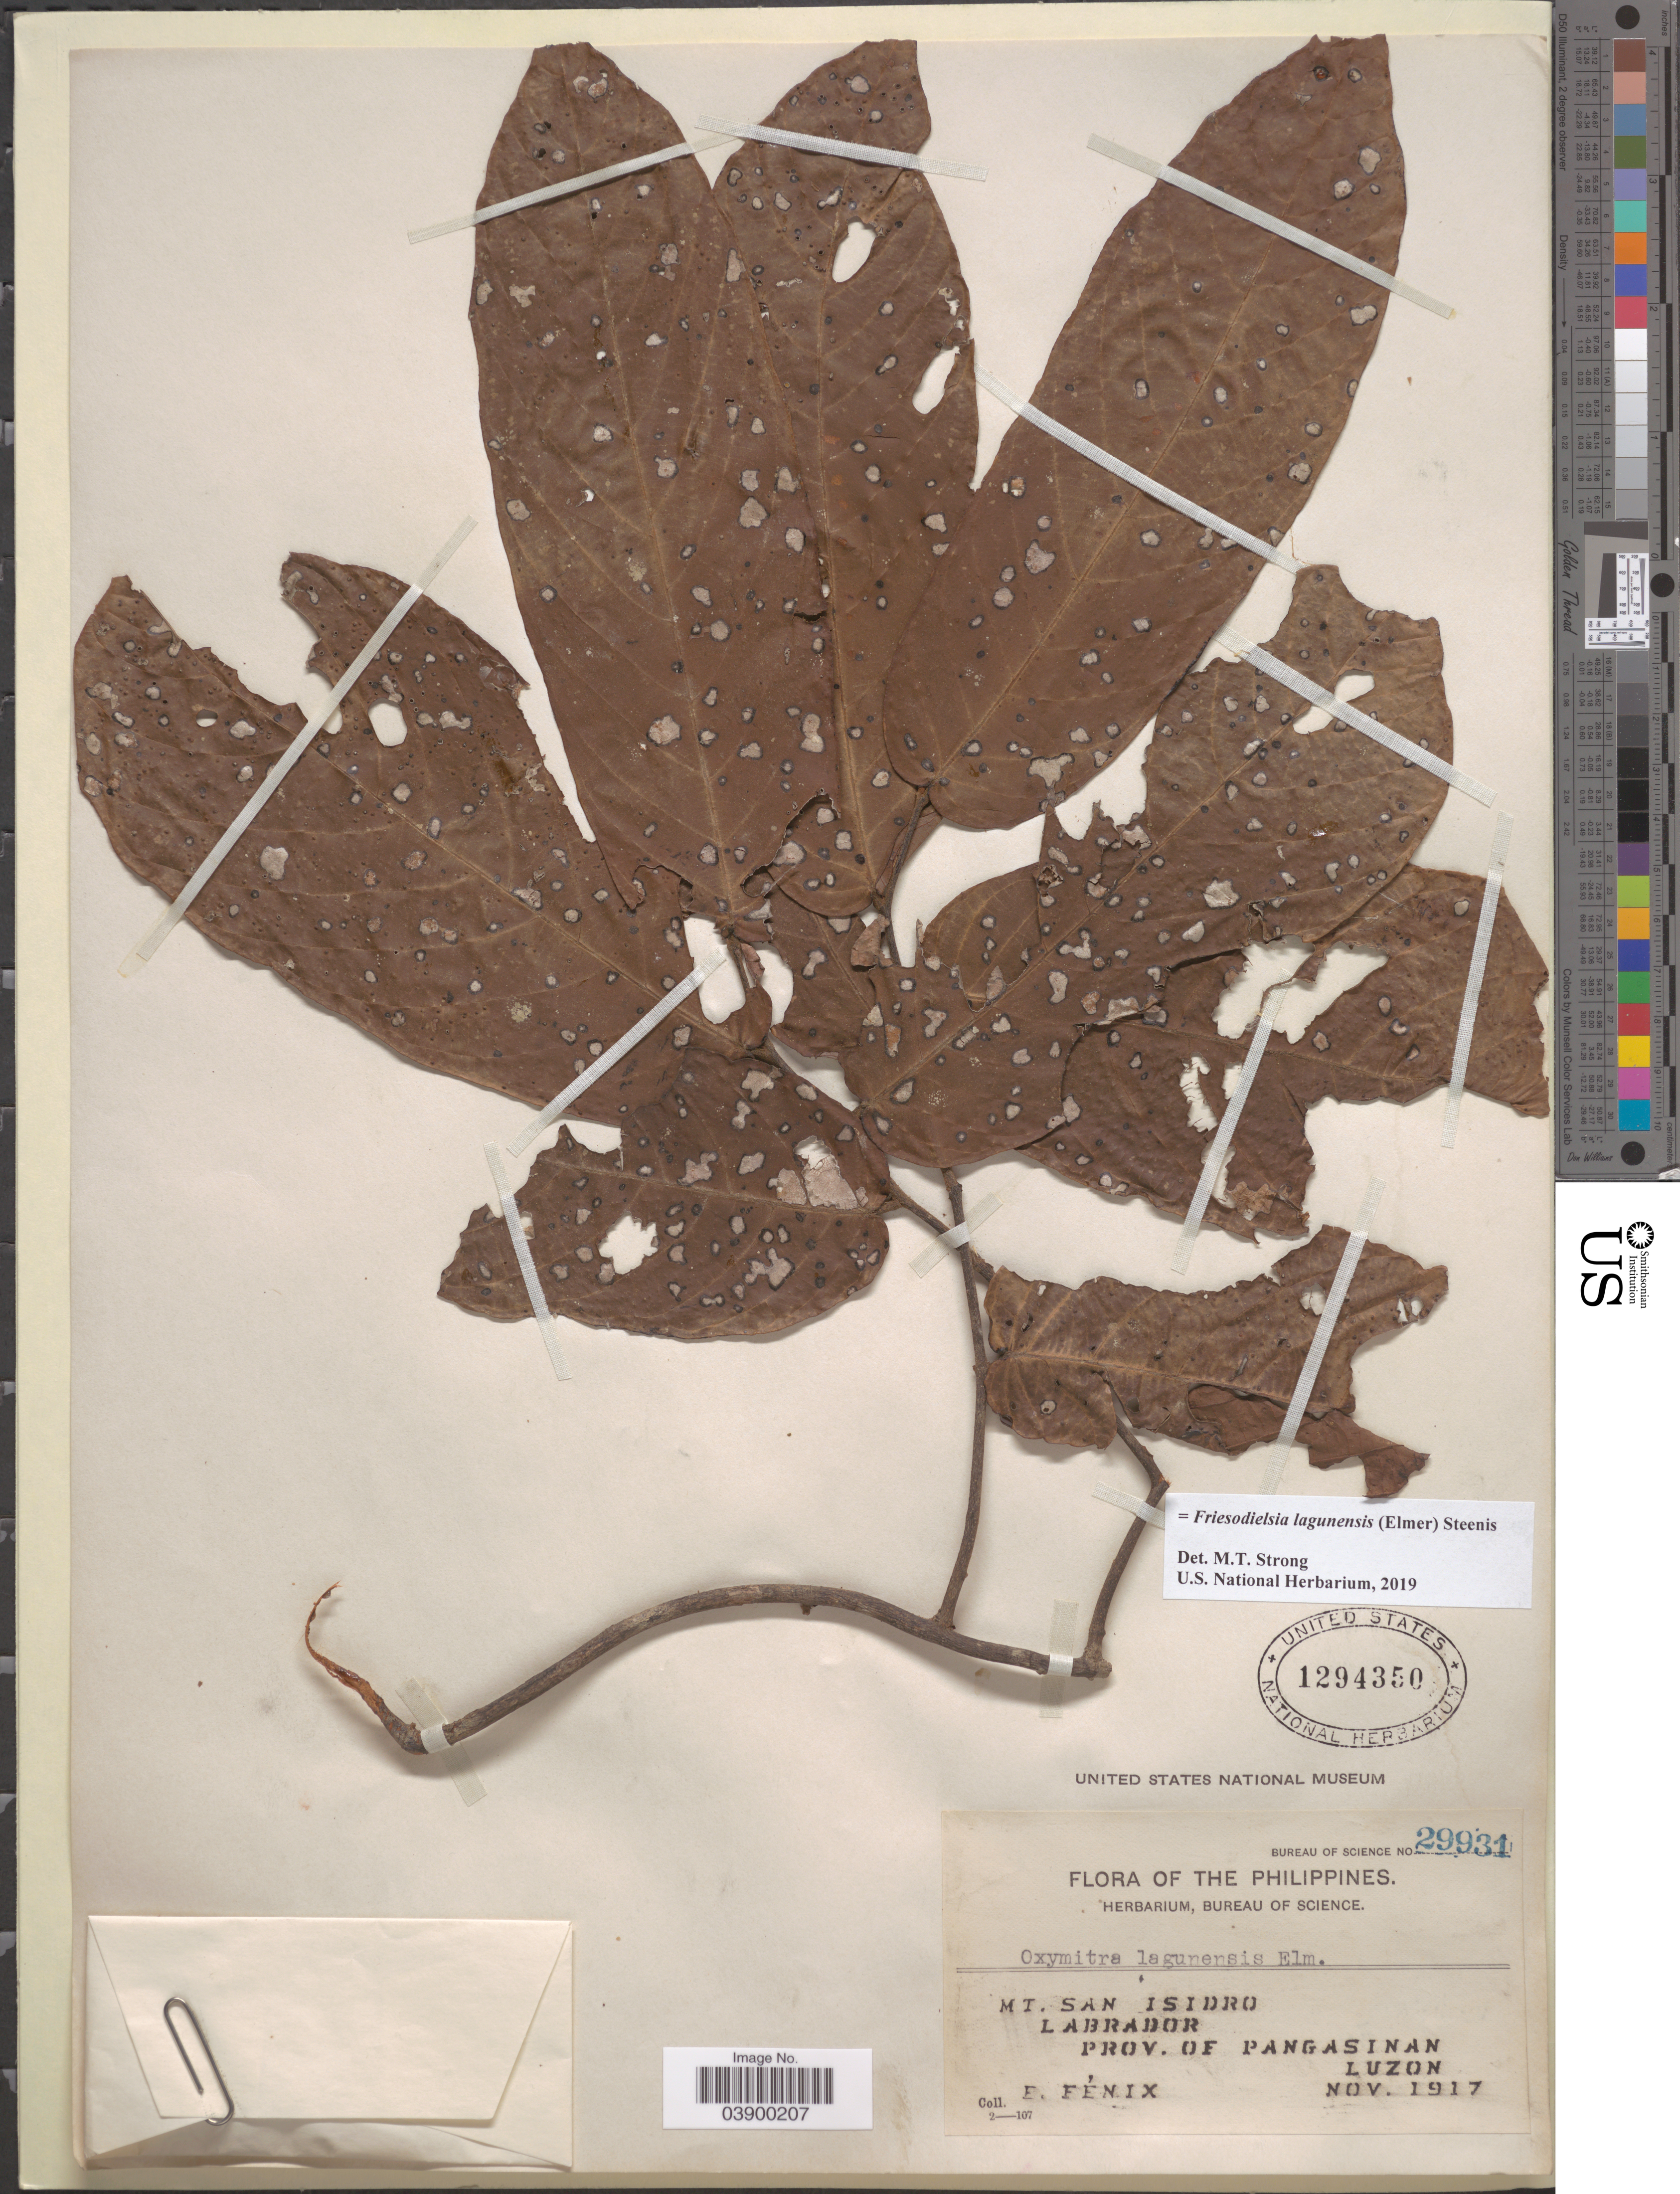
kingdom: Plantae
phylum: Tracheophyta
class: Magnoliopsida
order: Magnoliales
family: Annonaceae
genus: Friesodielsia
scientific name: Friesodielsia lagunensis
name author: (Elmer) Steenis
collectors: E. Fénix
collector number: Bureau of Science 29931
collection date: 1917-11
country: Philippines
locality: Mt. San Isidro. Labrador. Prov. of Pangasinan. Luzon.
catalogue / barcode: US 1294350